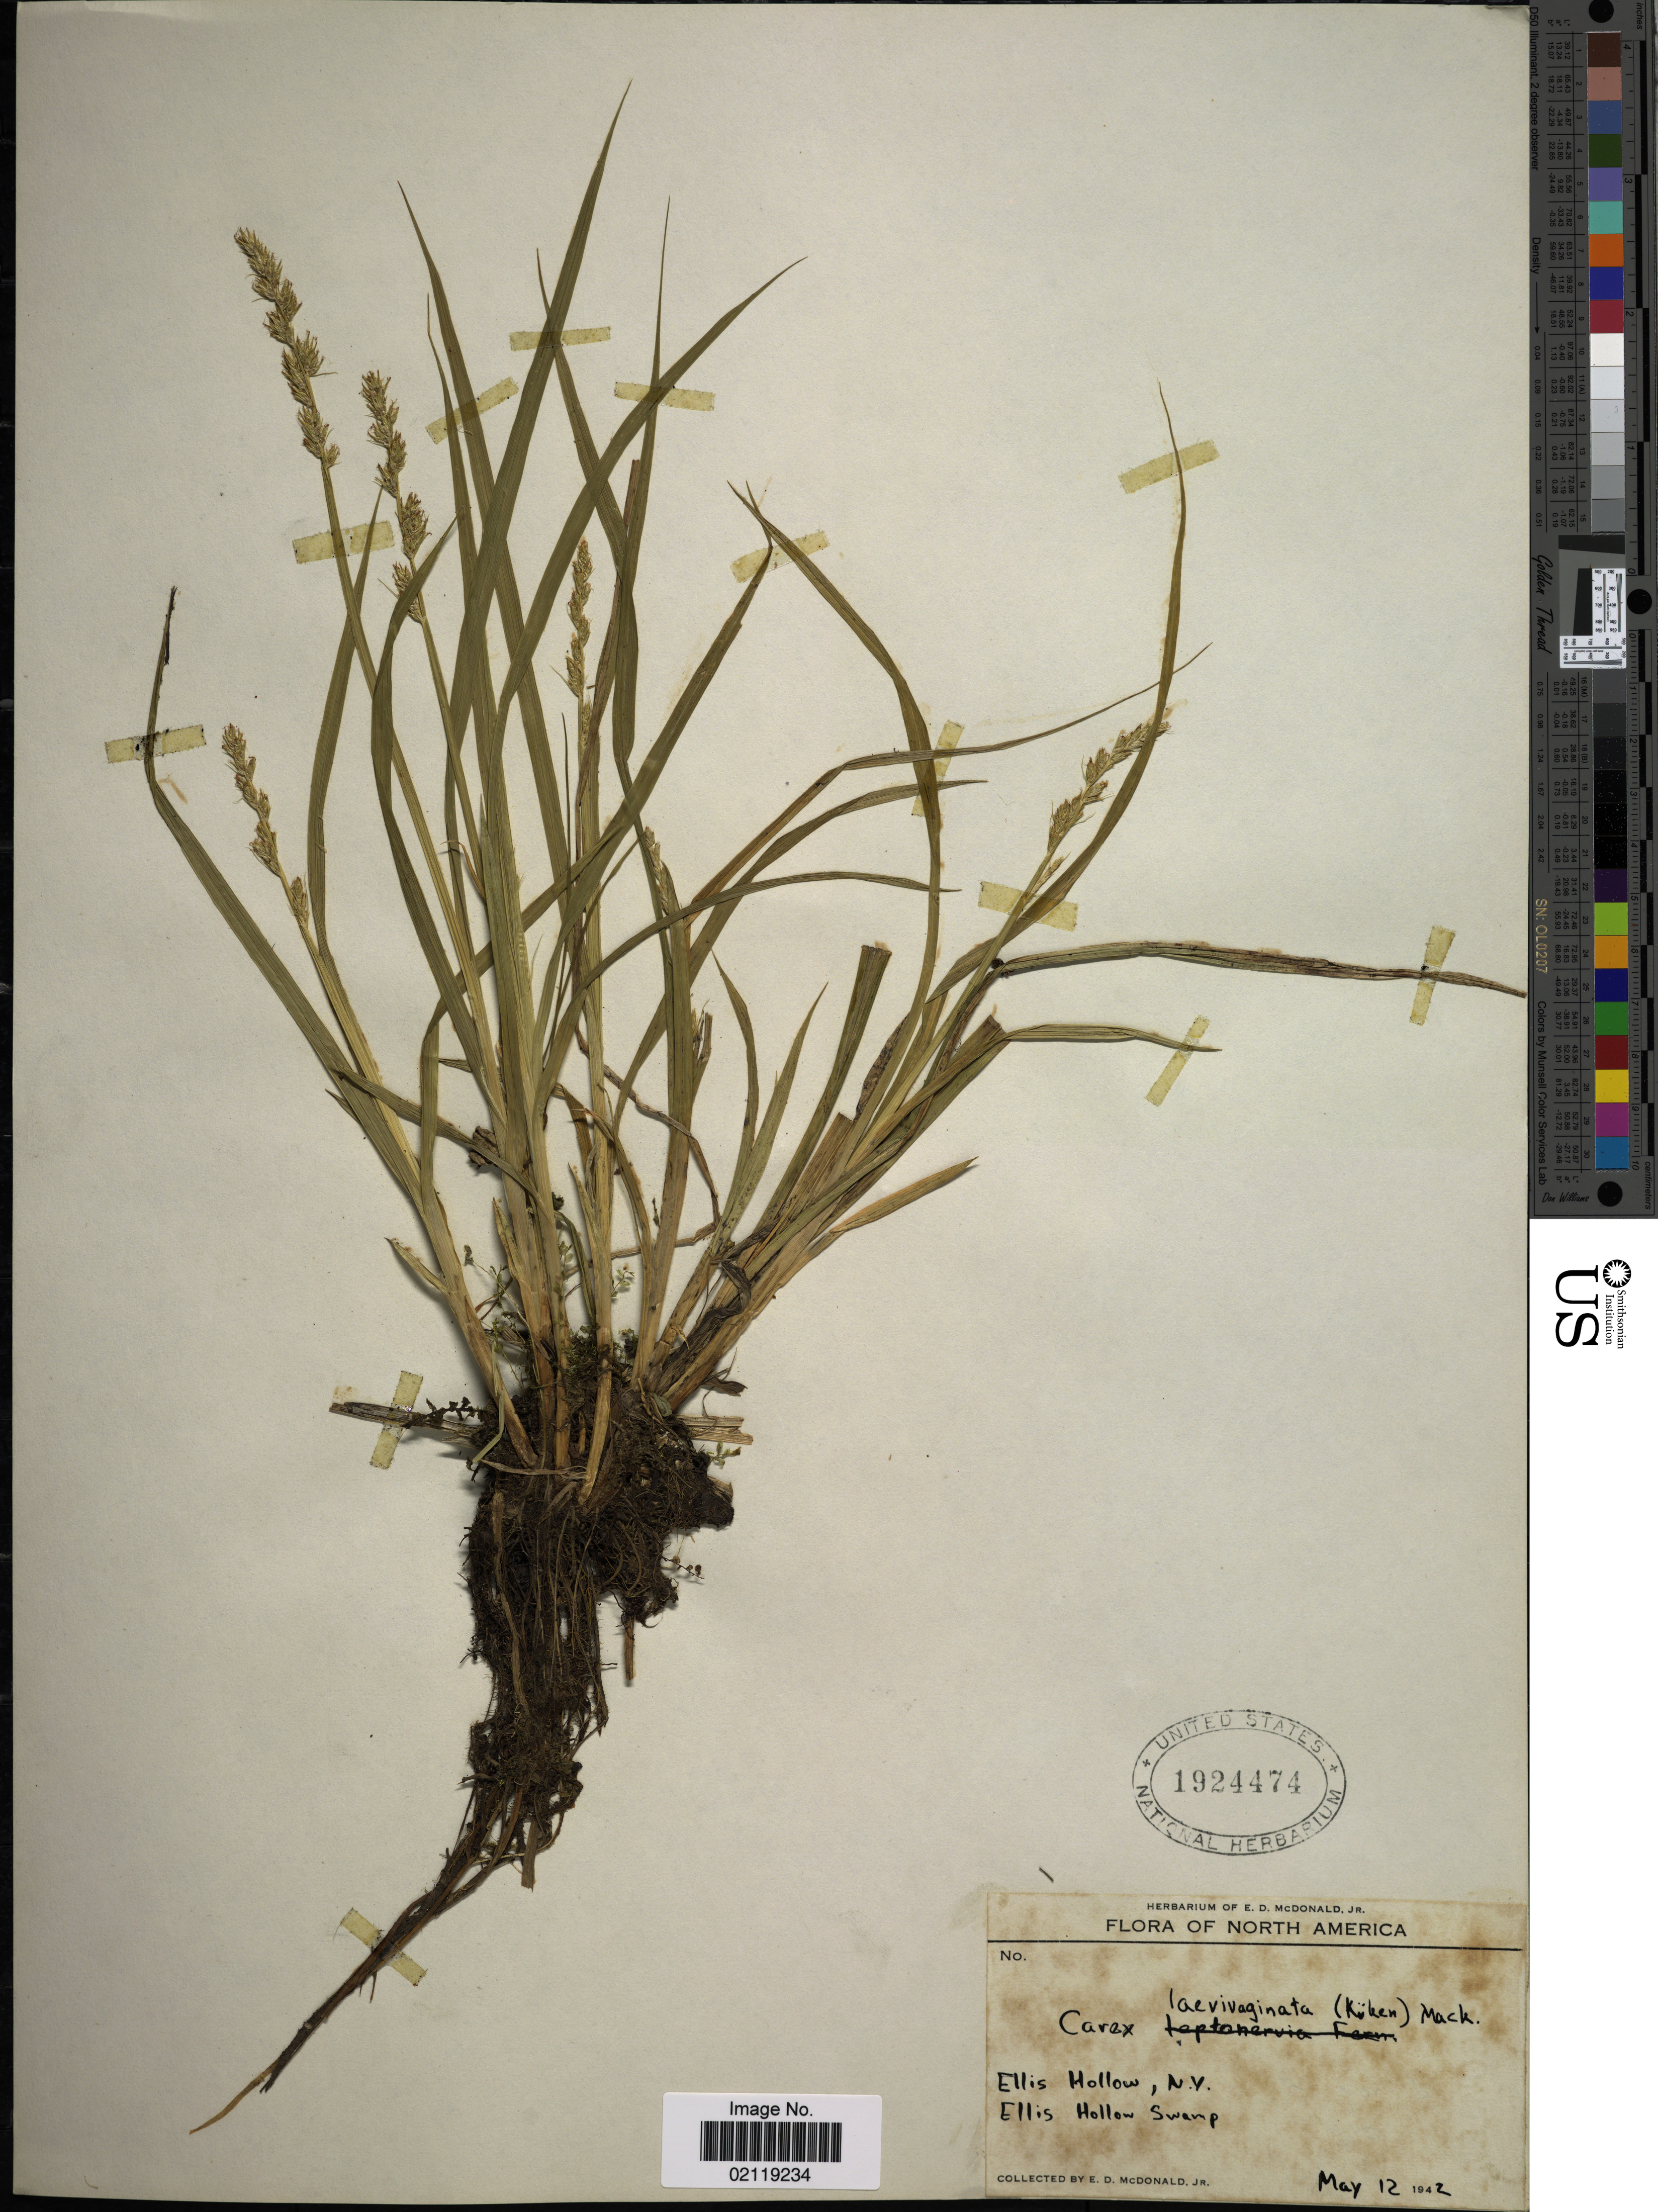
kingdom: Plantae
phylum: Tracheophyta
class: Liliopsida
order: Poales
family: Cyperaceae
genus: Carex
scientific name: Carex laevivaginata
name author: (Kük.) Mack.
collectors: E. D. McDonald Jr.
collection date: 1942-05-12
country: United States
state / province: New York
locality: Ellis Hollow, N.Y. Ellis Hollow Swamp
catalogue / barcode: US 1924474